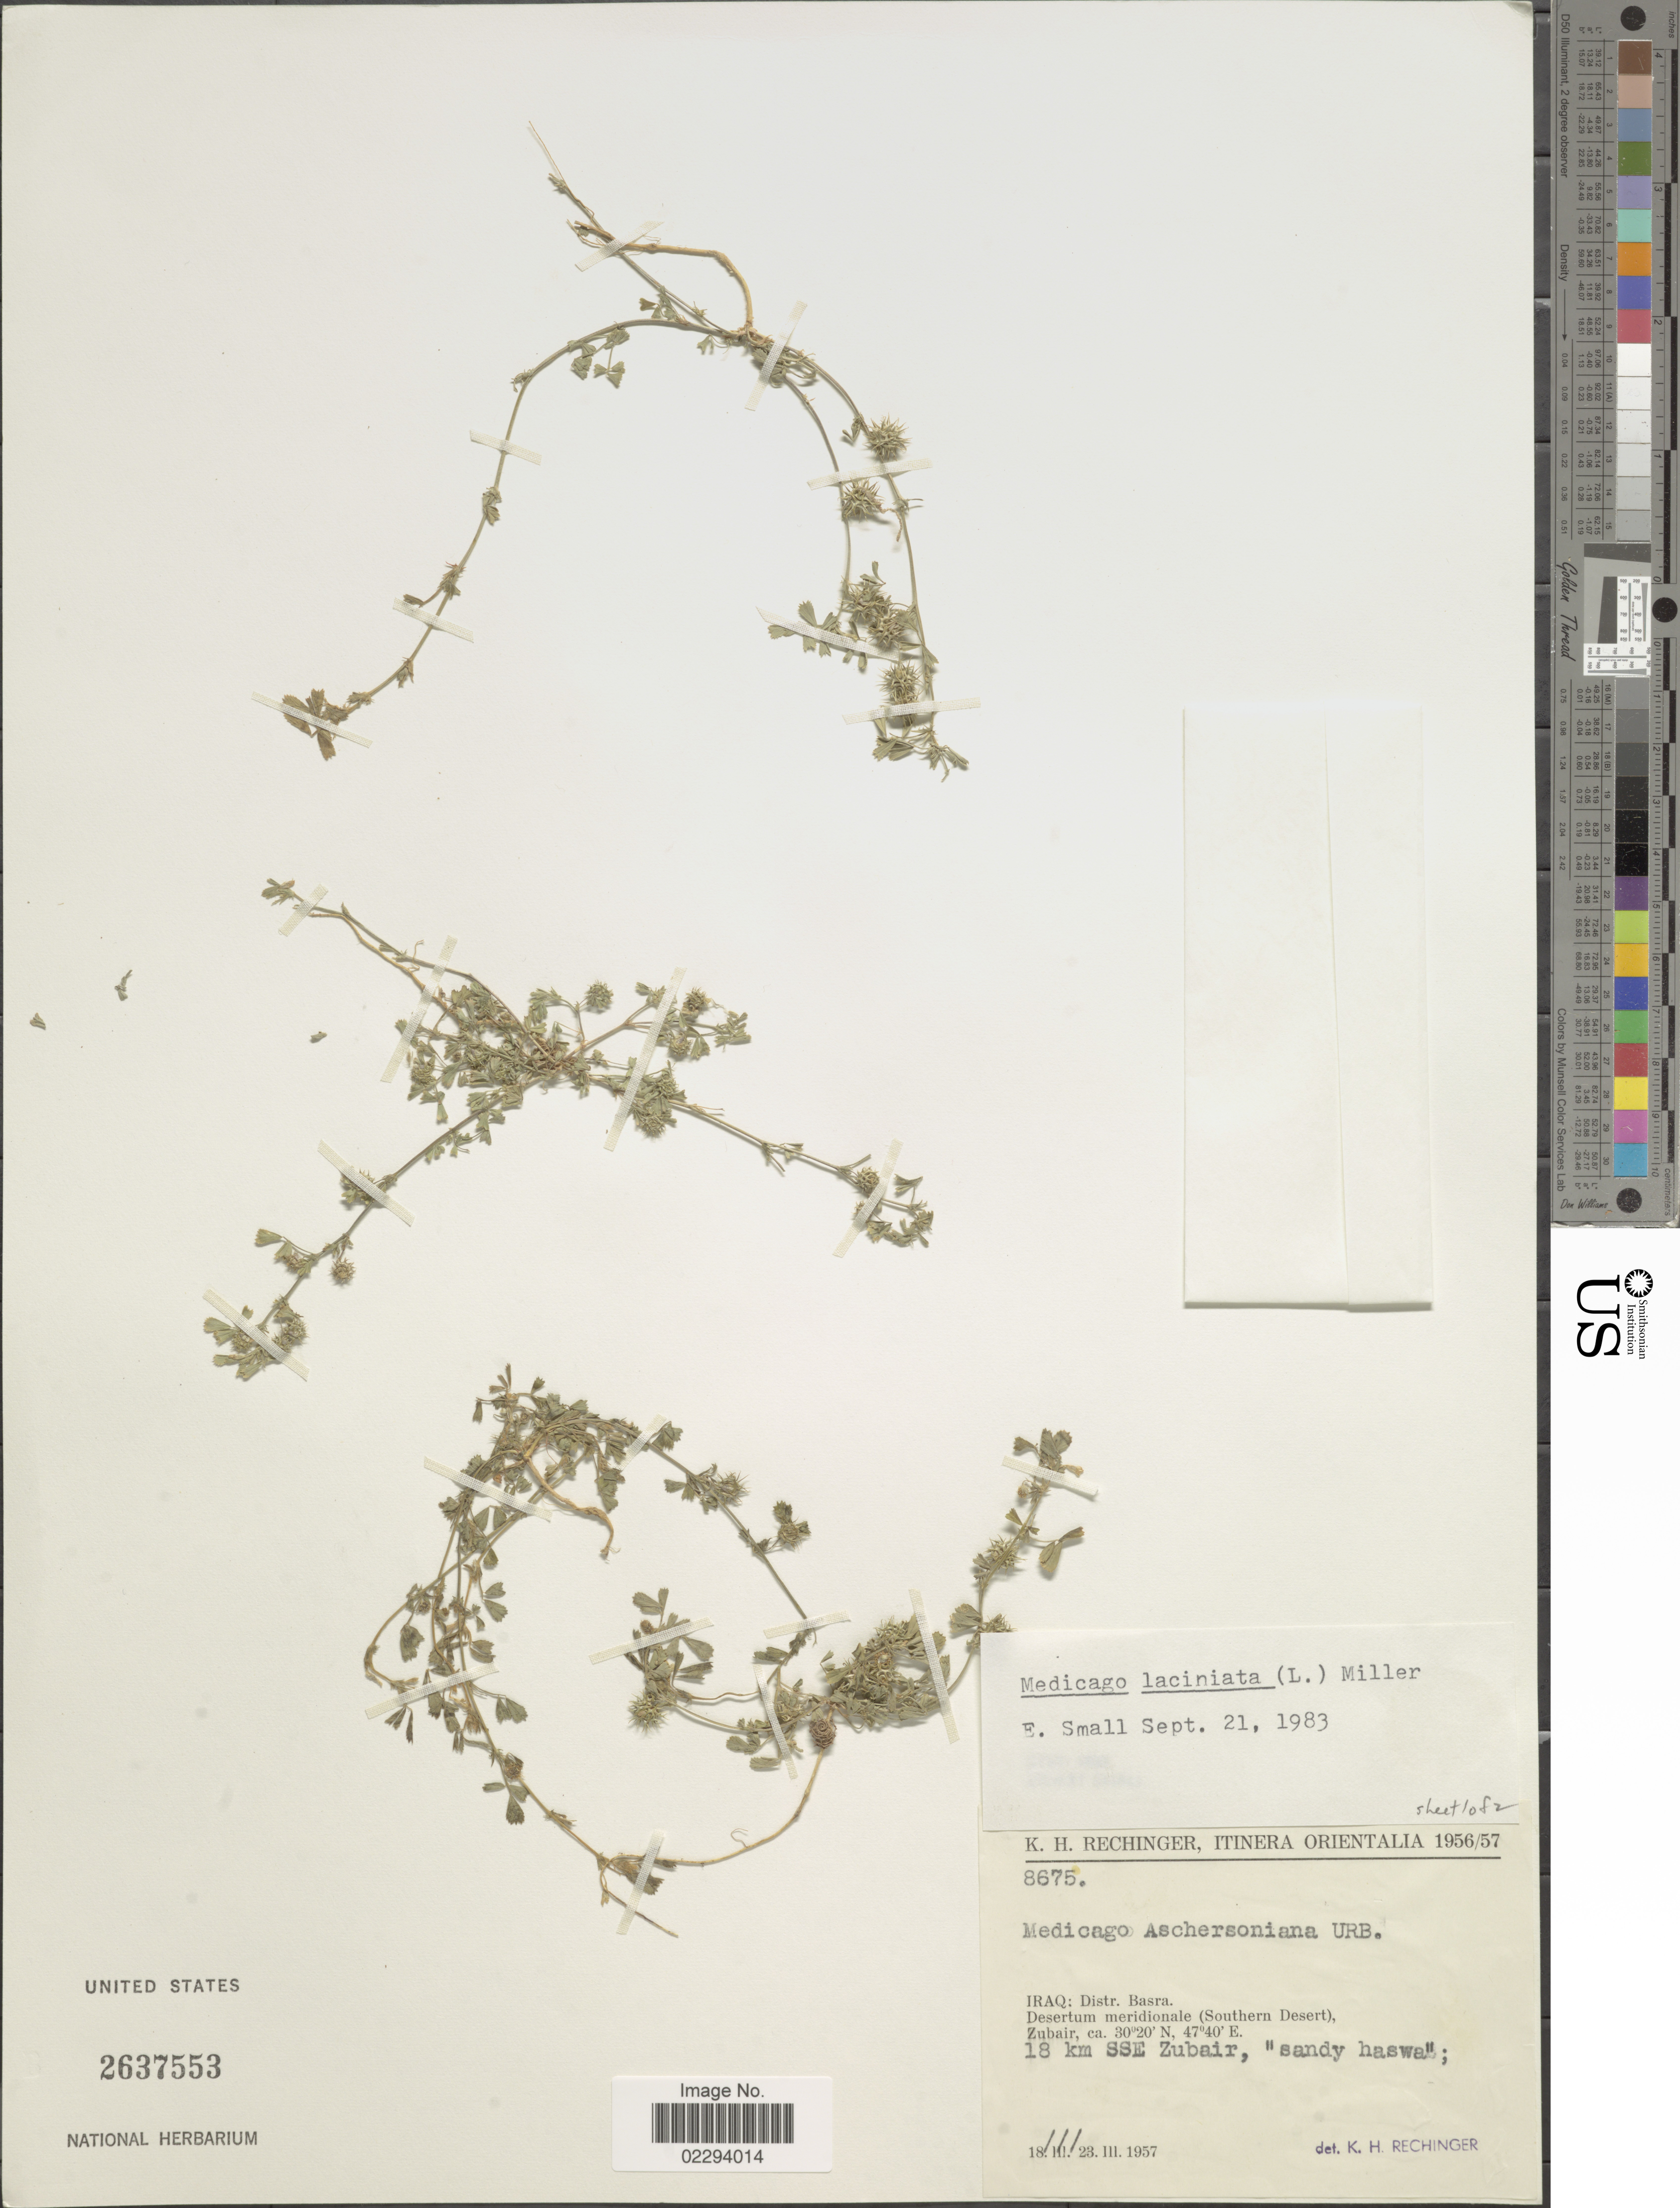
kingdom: Plantae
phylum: Tracheophyta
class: Magnoliopsida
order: Fabales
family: Fabaceae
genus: Medicago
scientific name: Medicago laciniata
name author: (L.) Mill.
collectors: K. H. Rechinger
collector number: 8675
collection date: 1957-03-23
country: Iraq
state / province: Al Basrah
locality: Iter Orientalia. Iraq: Distr. Basra. Desertum meridionale (Southern Desert), Zubair. 18 km SSE Zubair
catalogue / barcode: US 2637553